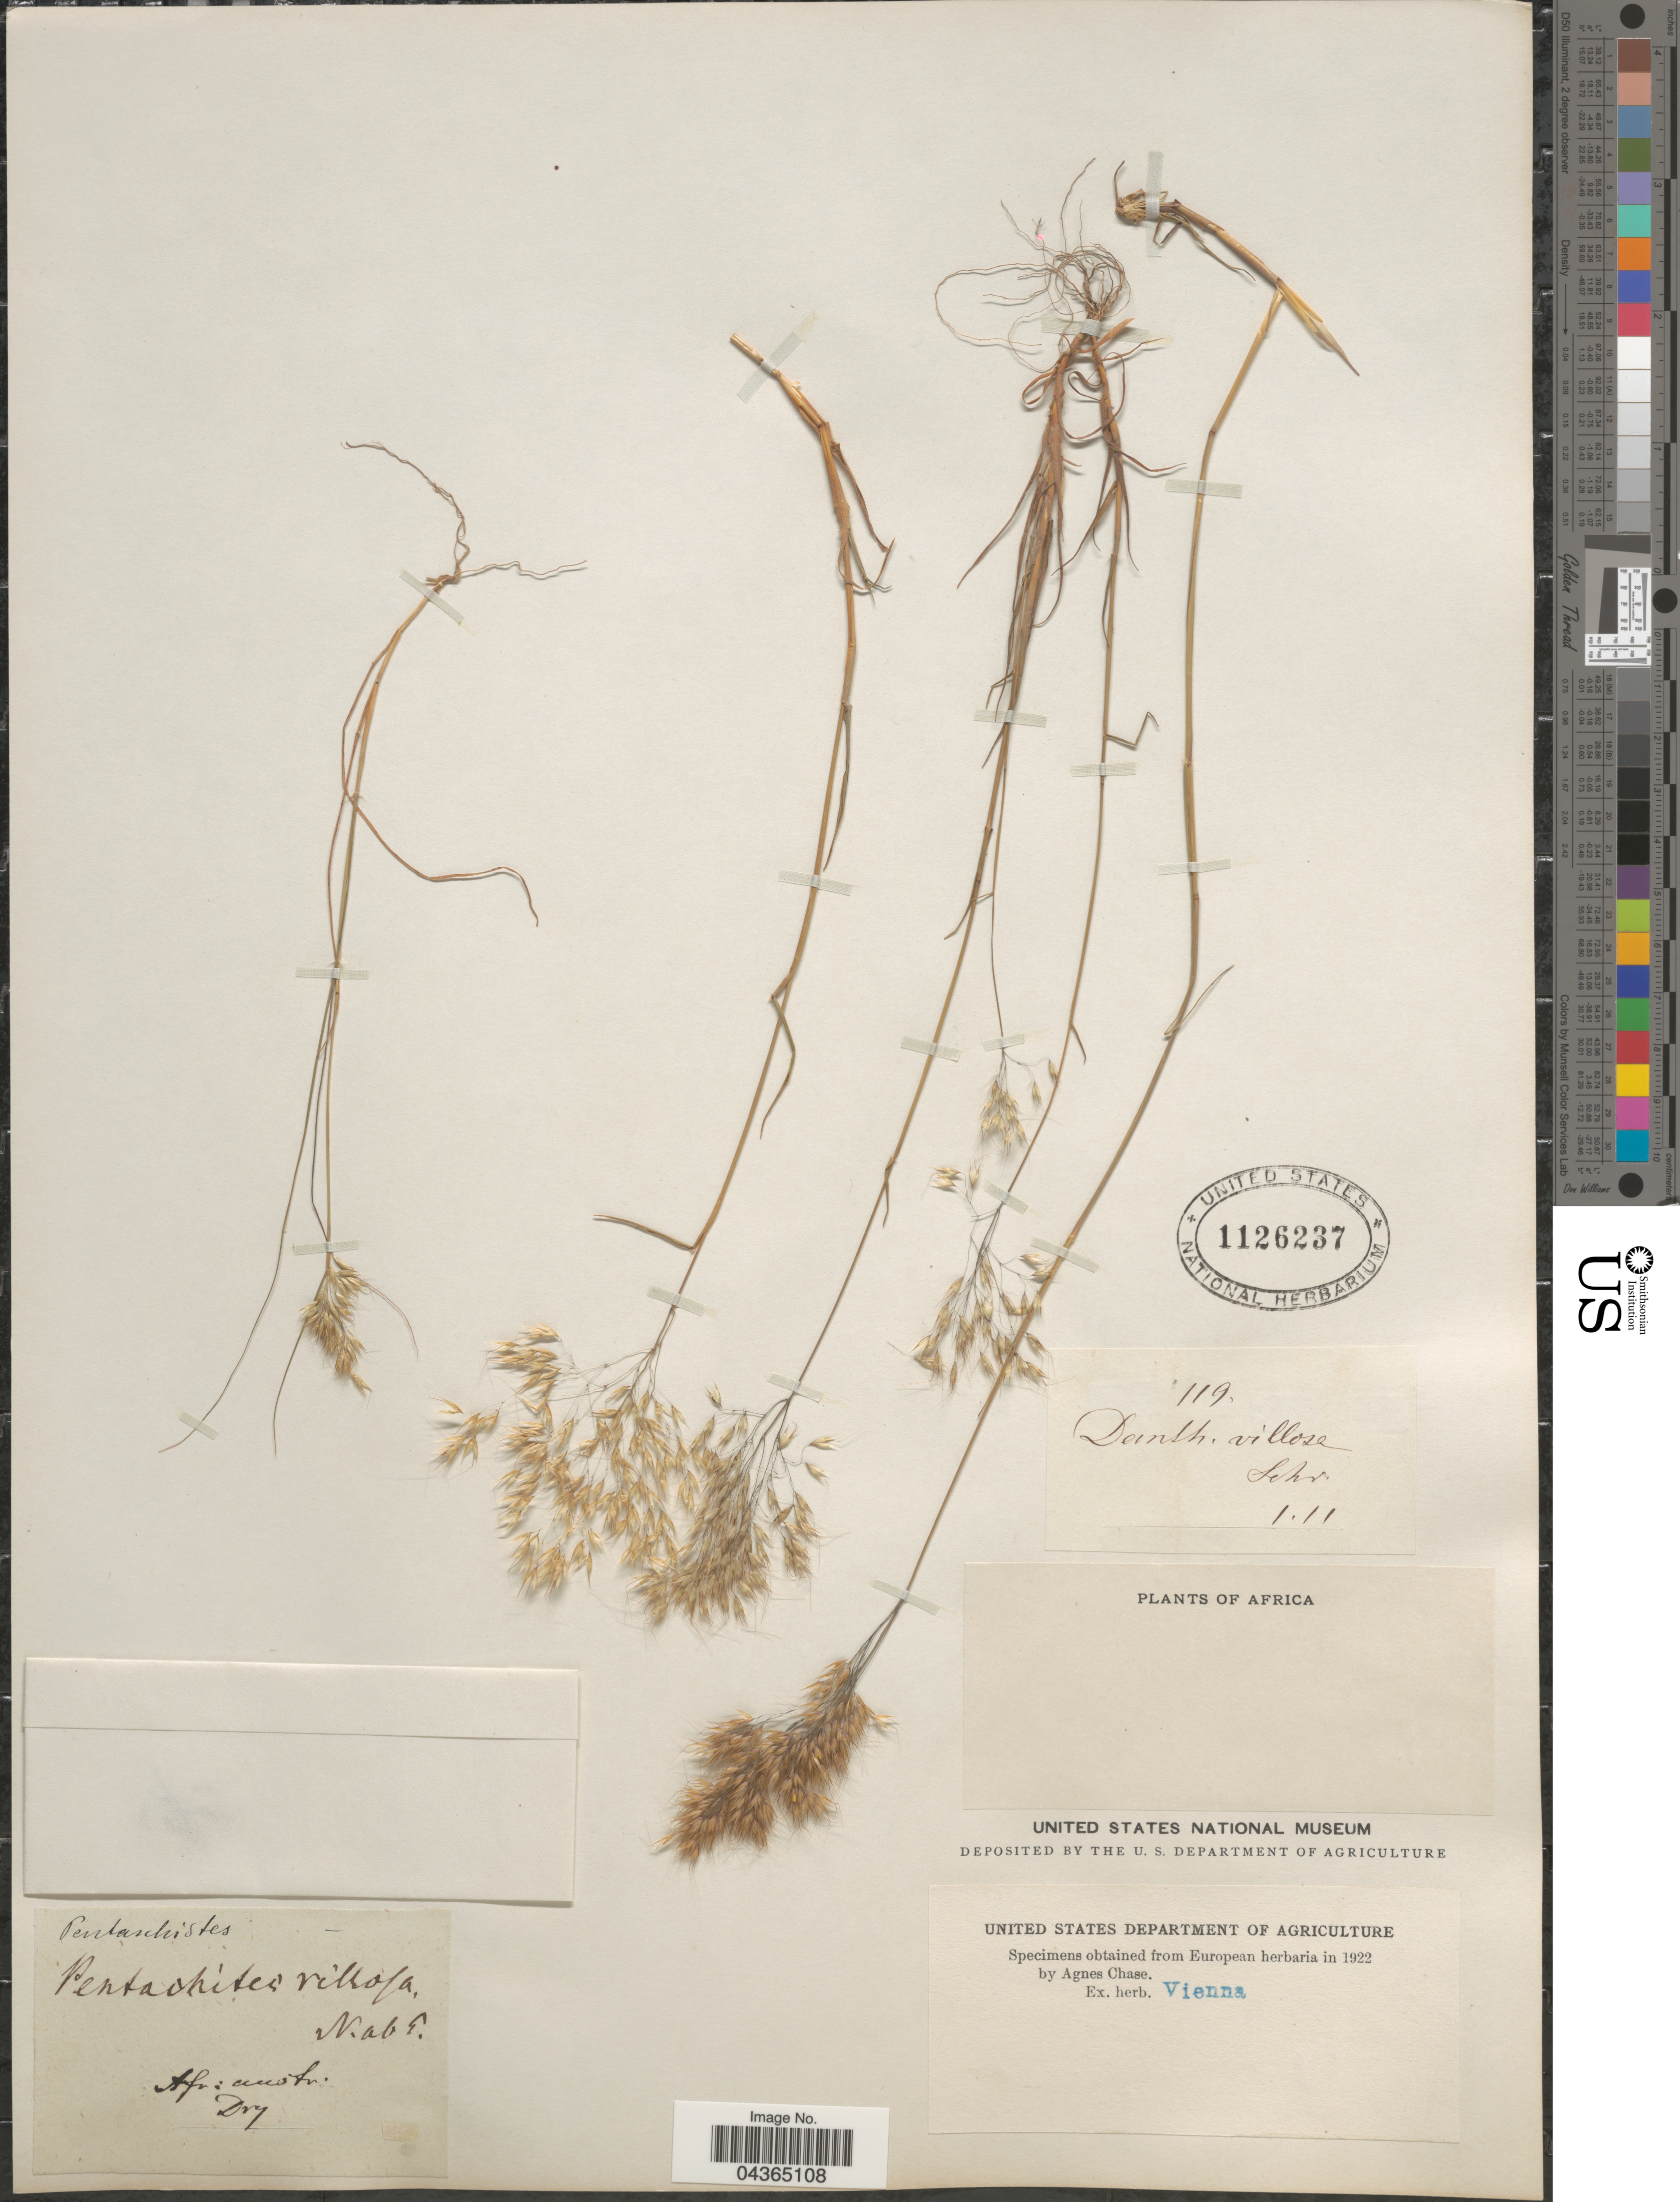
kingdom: Plantae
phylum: Tracheophyta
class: Liliopsida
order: Poales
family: Poaceae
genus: Pentameris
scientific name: Pentameris pallida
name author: (Thunb.) Galley & H.P. Linder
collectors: Dry.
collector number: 119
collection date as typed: Transcribed d/m/y: /1/11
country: South Africa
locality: Africa. Afr:austr.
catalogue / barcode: US 1126237